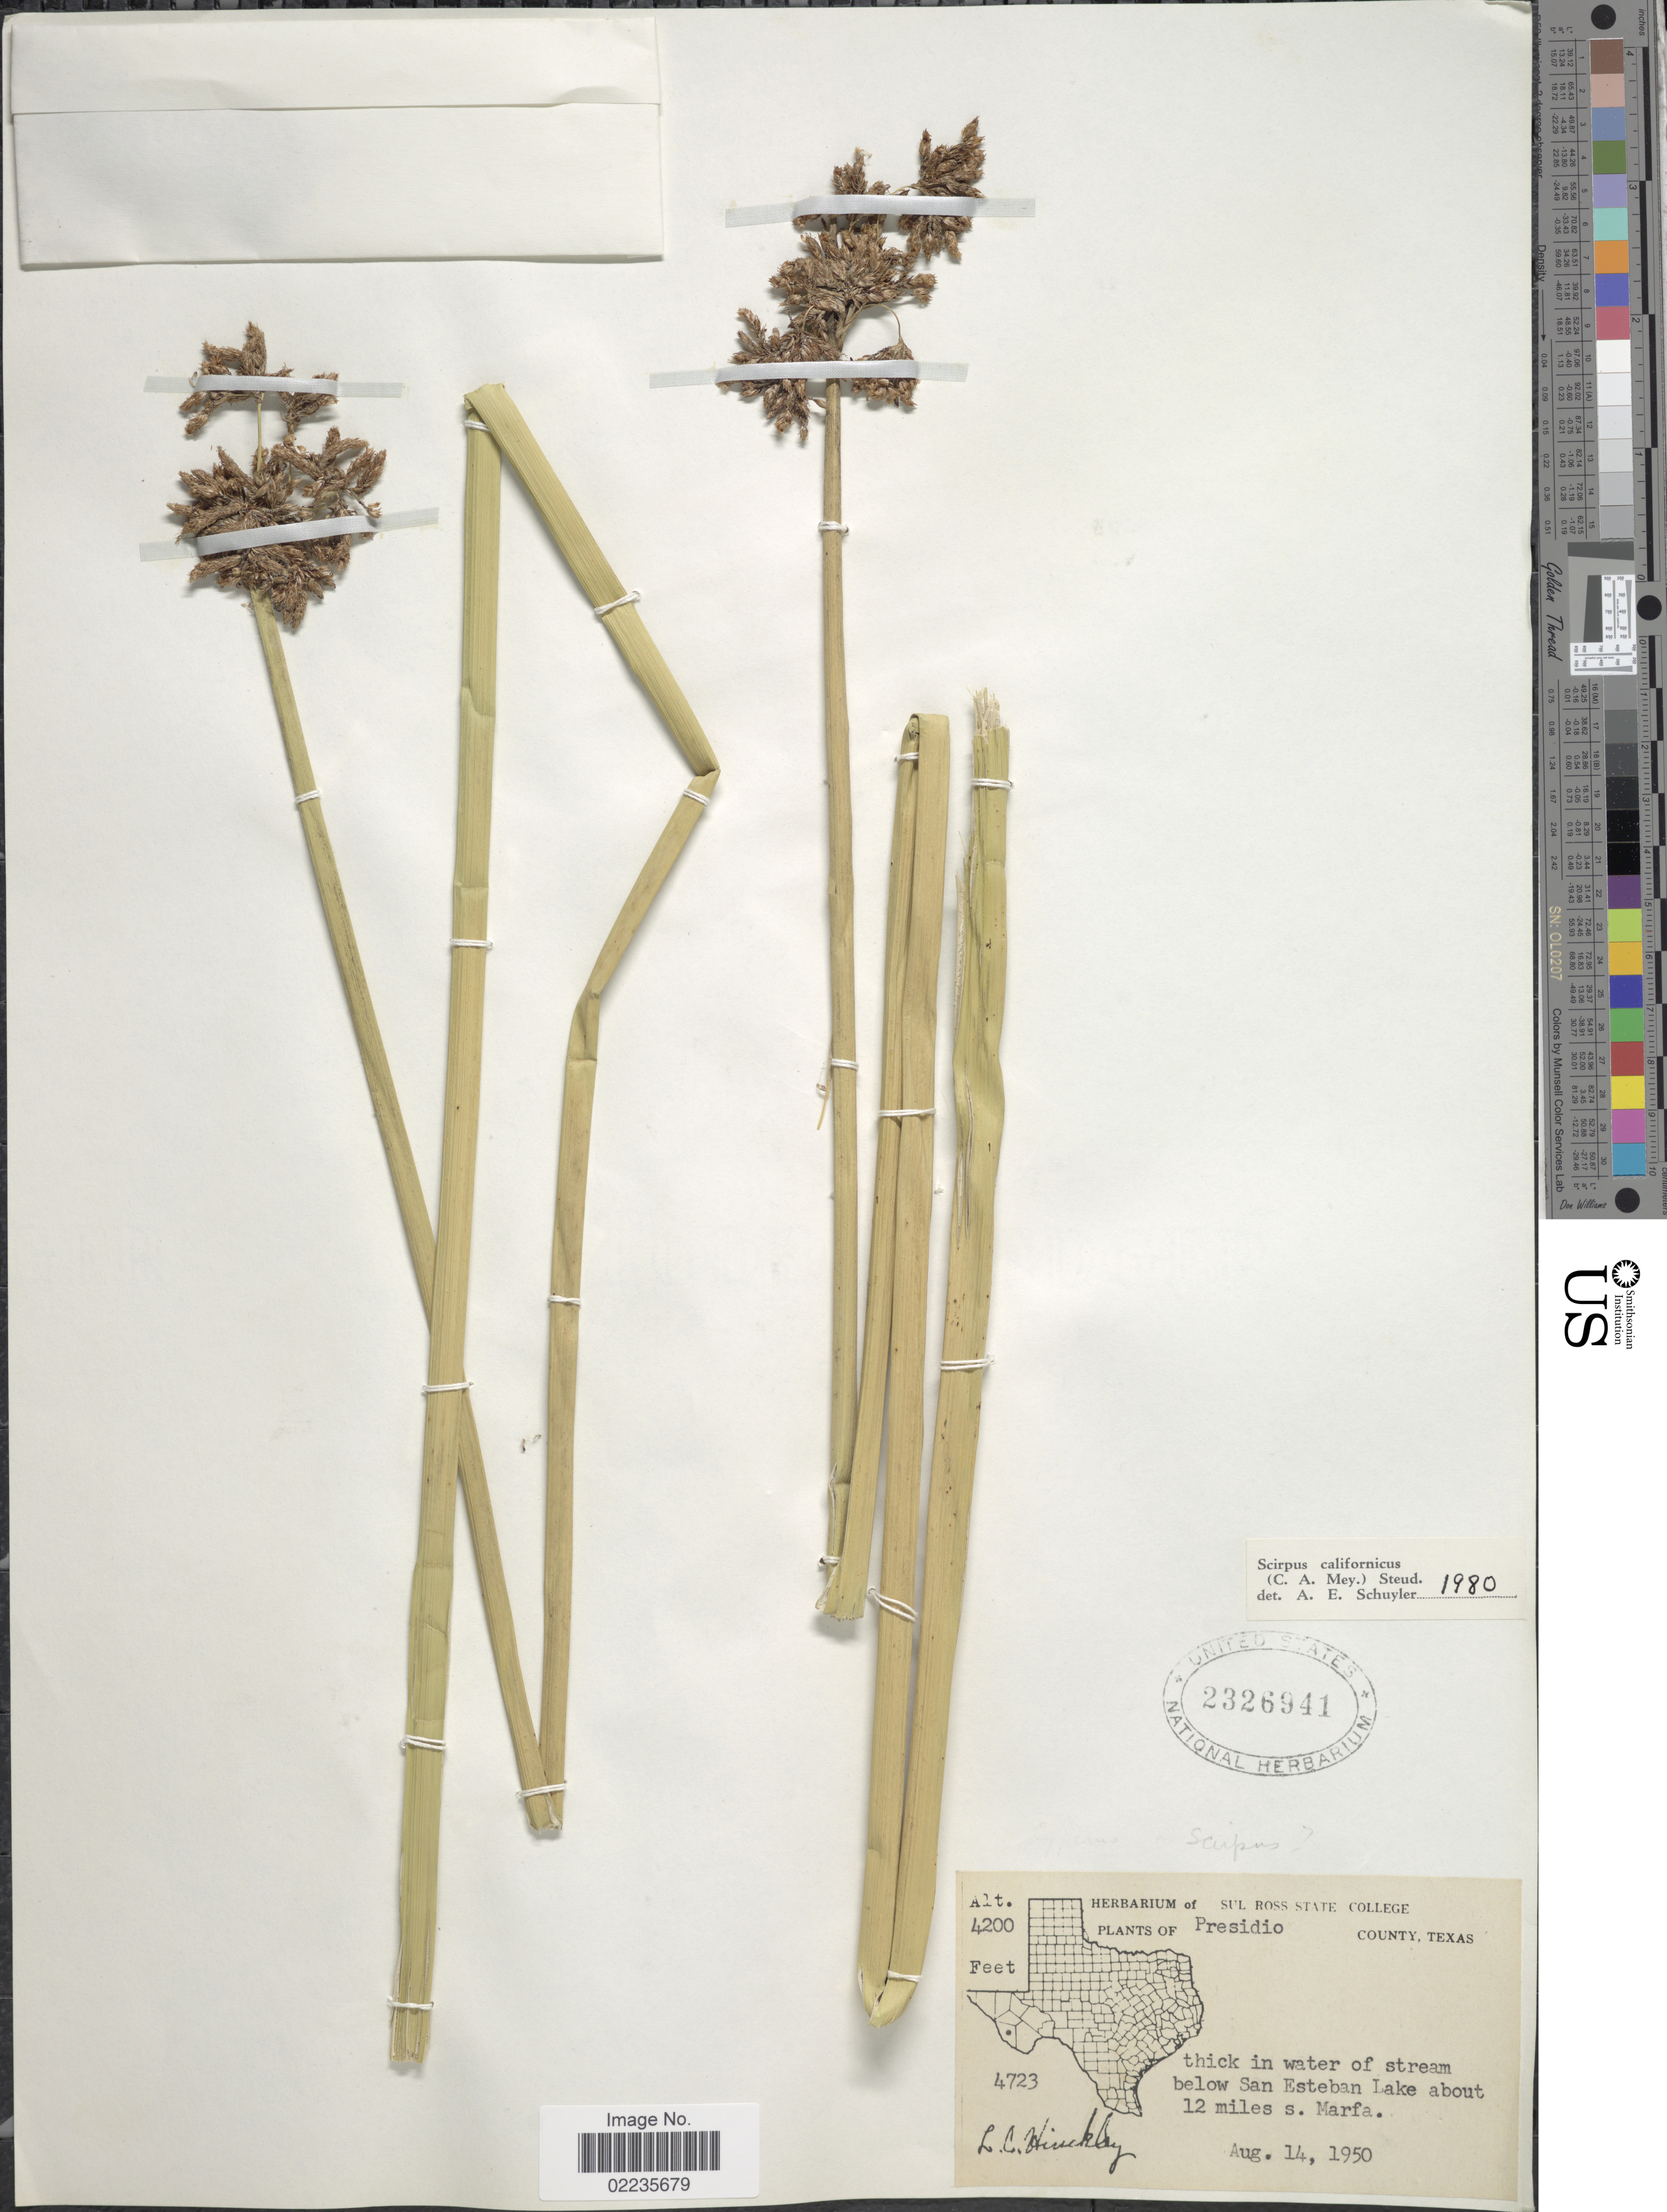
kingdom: Plantae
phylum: Tracheophyta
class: Liliopsida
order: Poales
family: Cyperaceae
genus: Schoenoplectus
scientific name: Schoenoplectus californicus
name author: (C.A. Mey.) Soják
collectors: L. Hinkley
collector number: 4723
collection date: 1950-08-14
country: United States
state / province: Texas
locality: Presidio County, Texas, below San Esteban Lake about 12 miles s. Marfa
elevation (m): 1280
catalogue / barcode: US 2326941